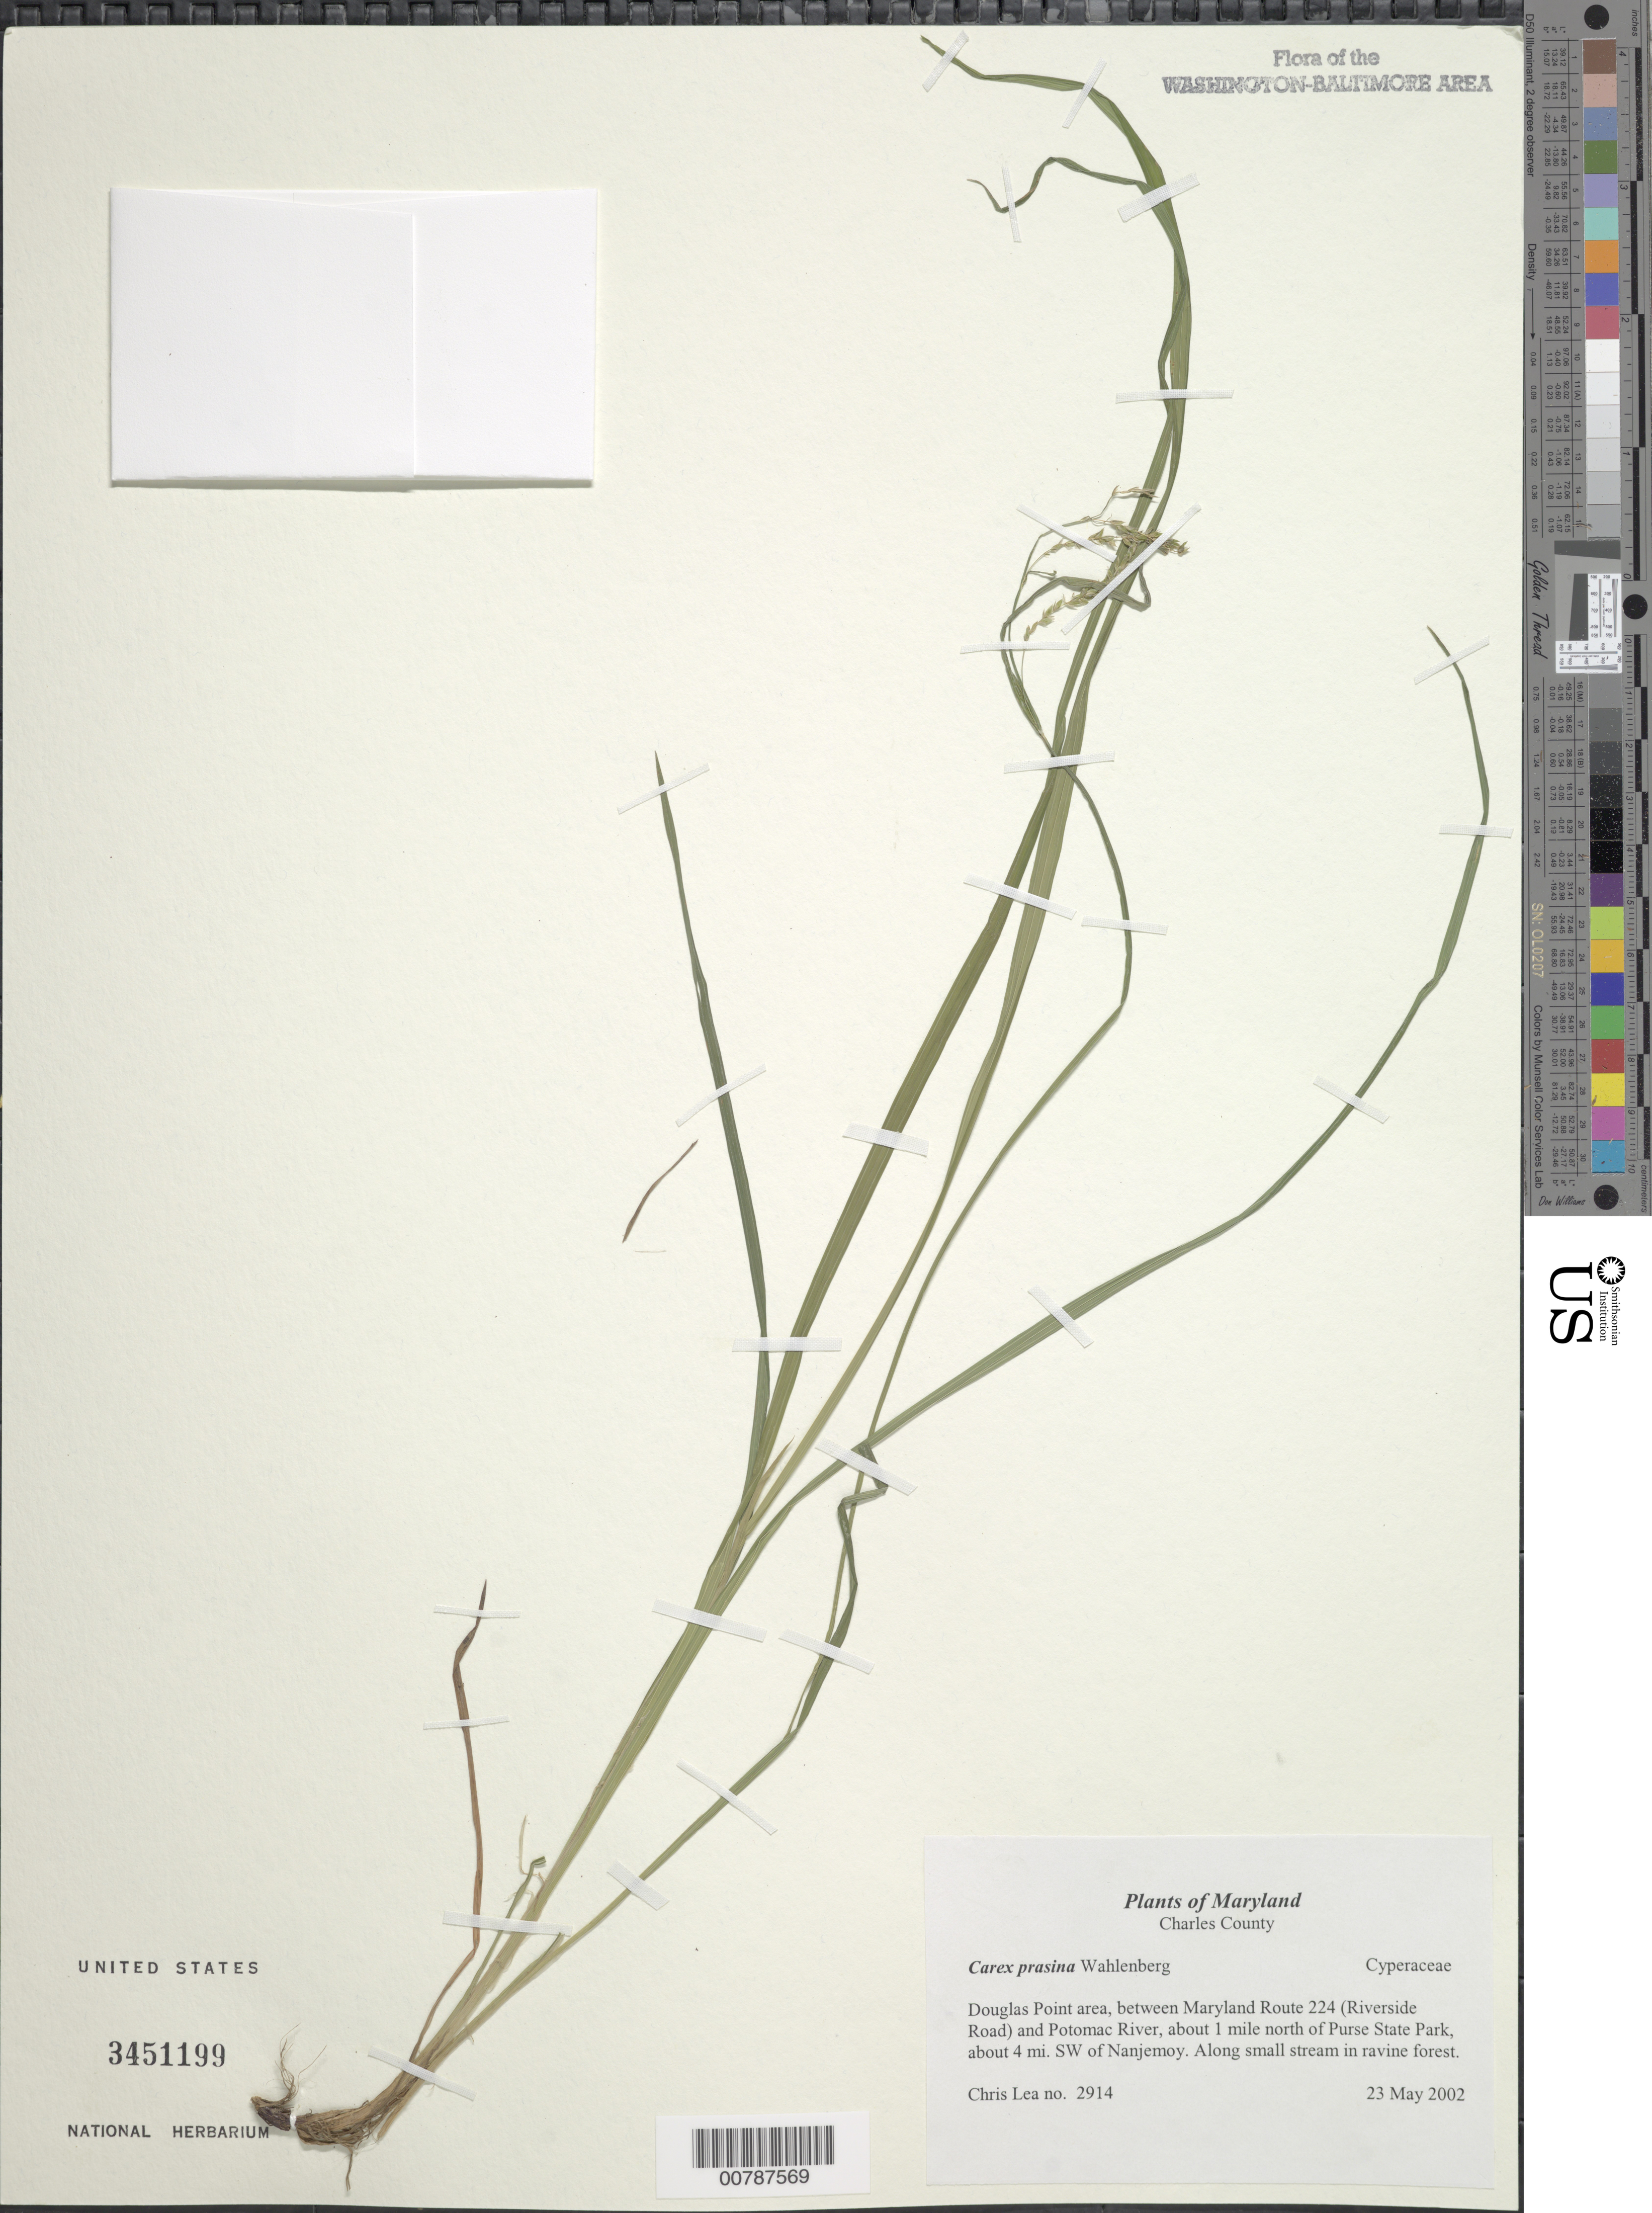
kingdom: Plantae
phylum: Tracheophyta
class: Liliopsida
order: Poales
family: Cyperaceae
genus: Carex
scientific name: Carex prasina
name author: Wahlenb.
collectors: C. Lea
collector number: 2914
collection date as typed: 23 May 2002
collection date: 2002-05-23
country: United States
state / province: Maryland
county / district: Charles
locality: Douglas Point area, between Maryland Route 224 (Riverside Road) and Potomac River, about 1 mile north of Purse State Park, about 4 mi. SW of Nanjemoy.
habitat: Along small stream in ravine forest.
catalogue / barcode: US 3451199